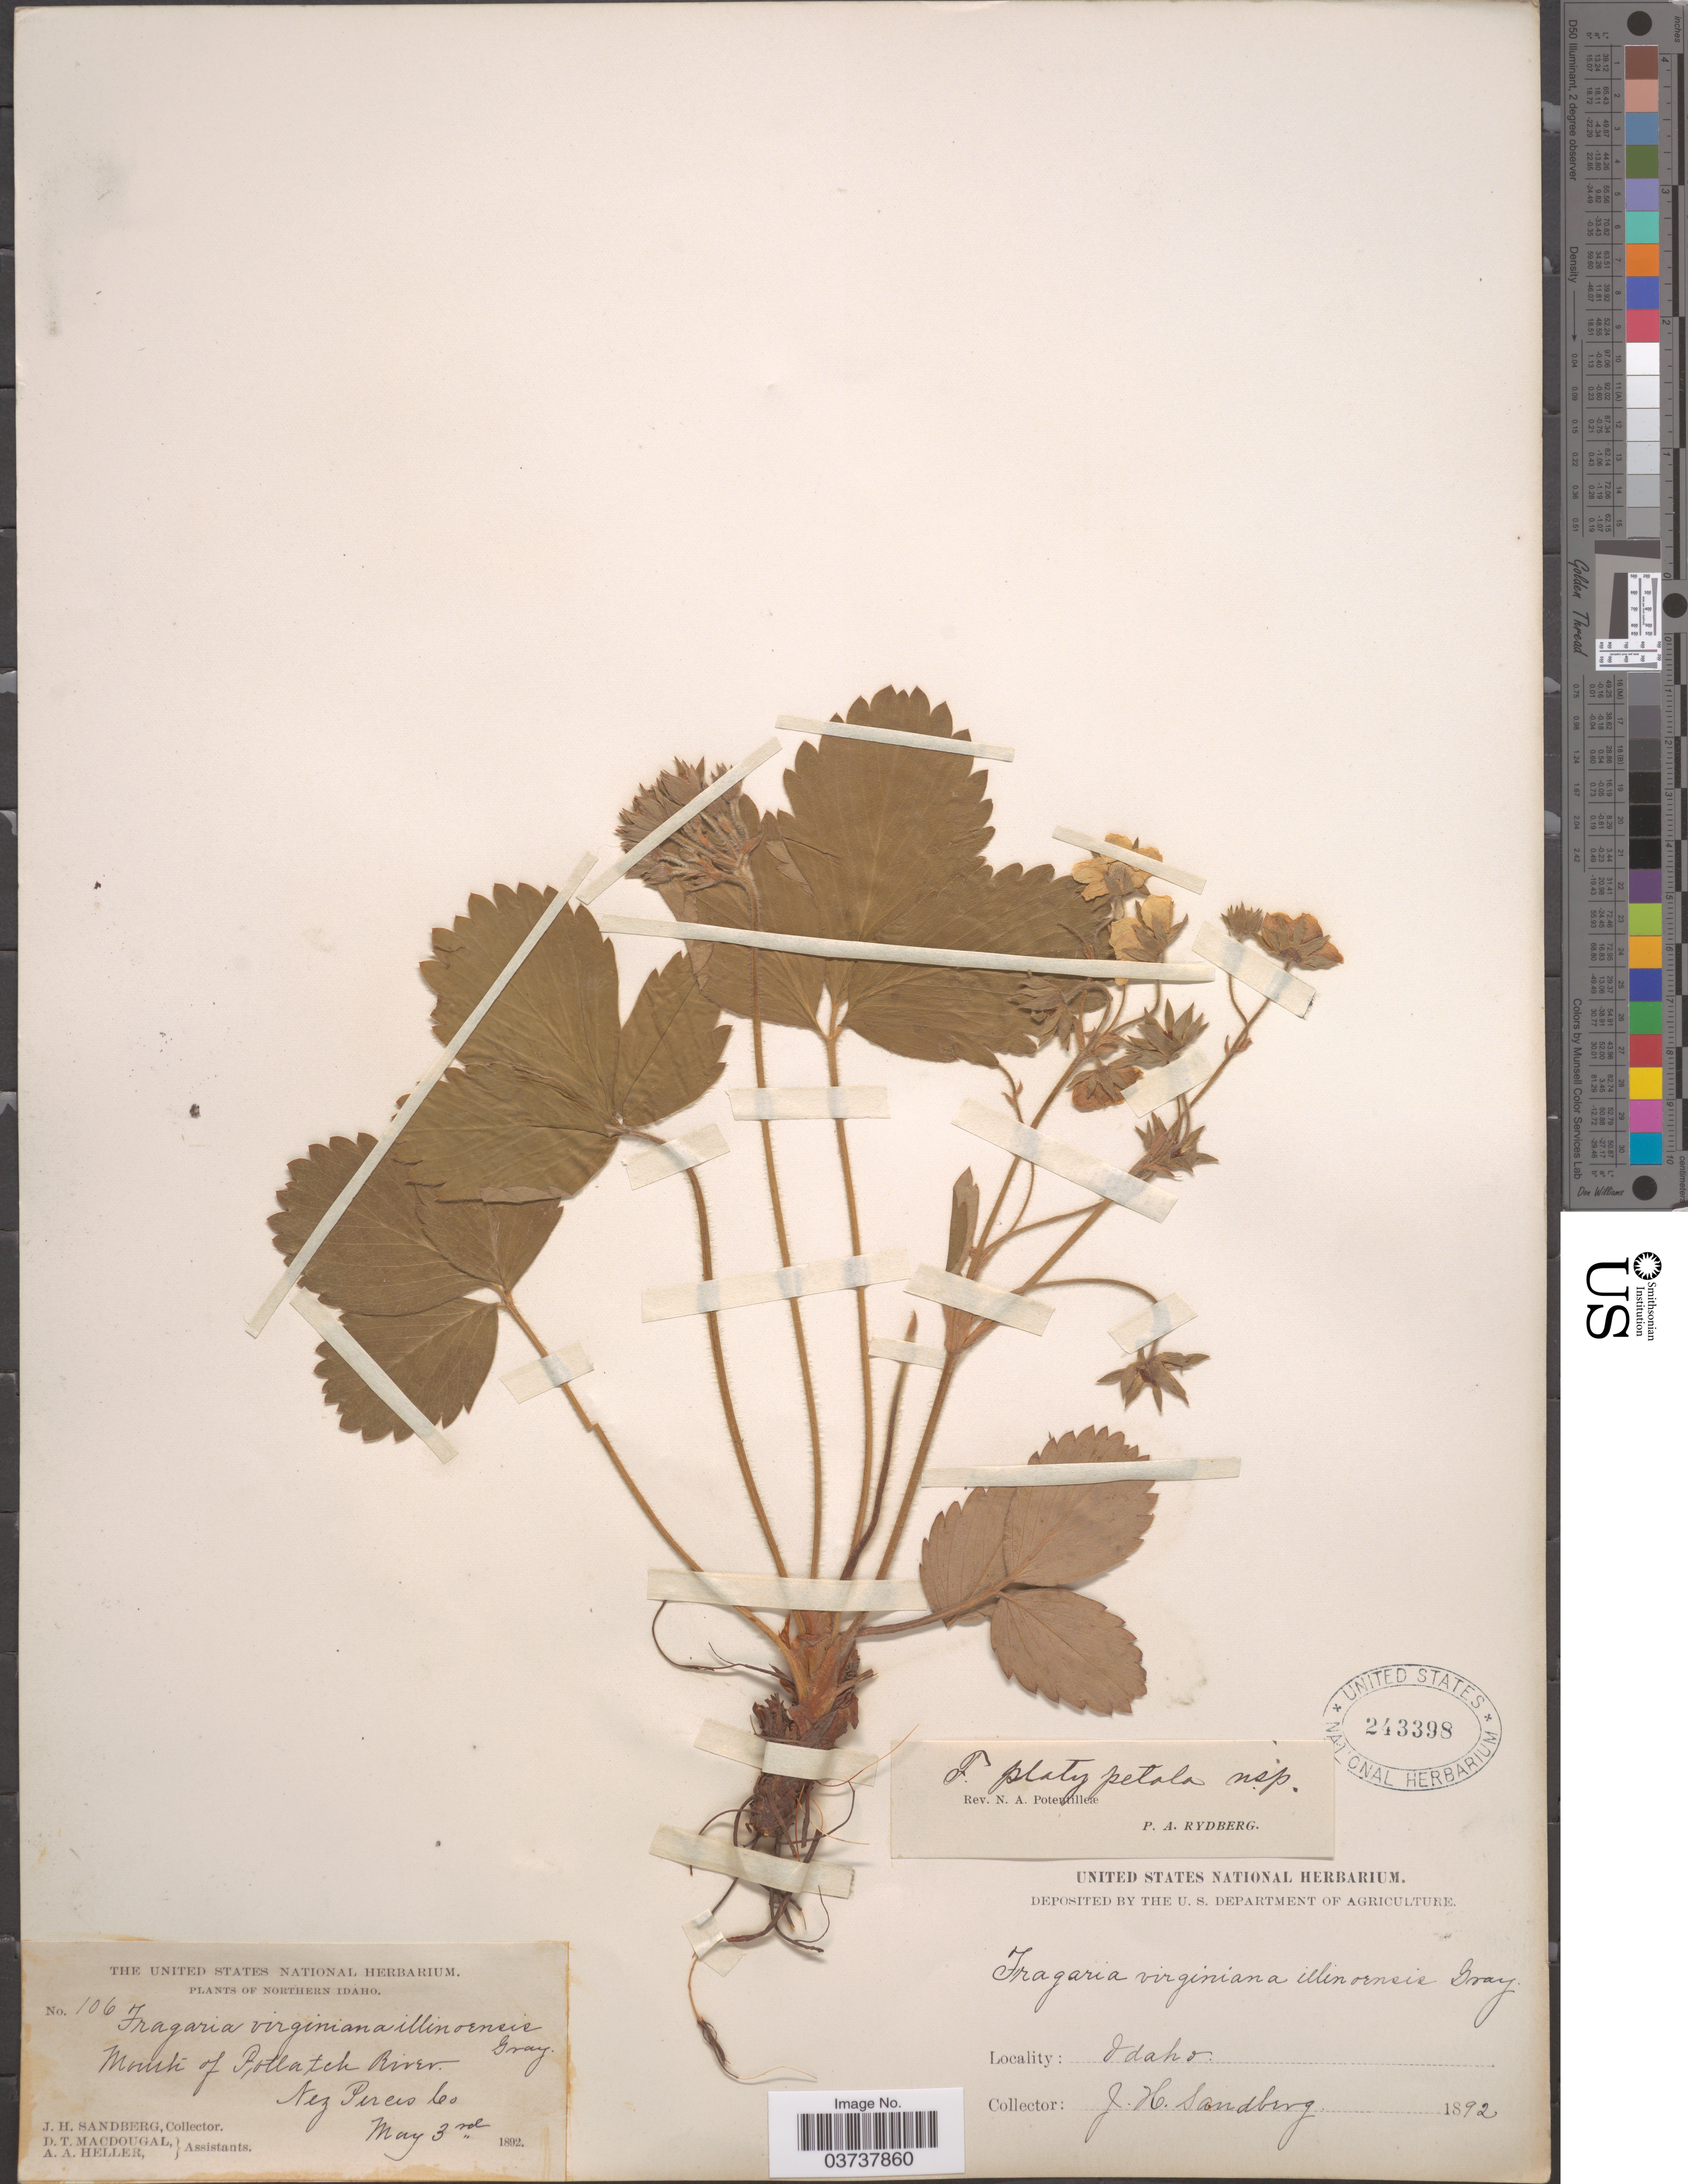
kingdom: Plantae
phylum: Tracheophyta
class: Magnoliopsida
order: Rosales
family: Rosaceae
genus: Fragaria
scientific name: Fragaria virginiana subsp. platypetala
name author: (Rydb.) Staudt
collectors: J. H. Sandberg, D. T. MacDougal & A. A. Heller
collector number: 106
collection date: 1892-05-03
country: United States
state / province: Idaho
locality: Northern Idaho. Mouth of Potlatch River. Nez Perces Co.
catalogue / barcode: US 243398